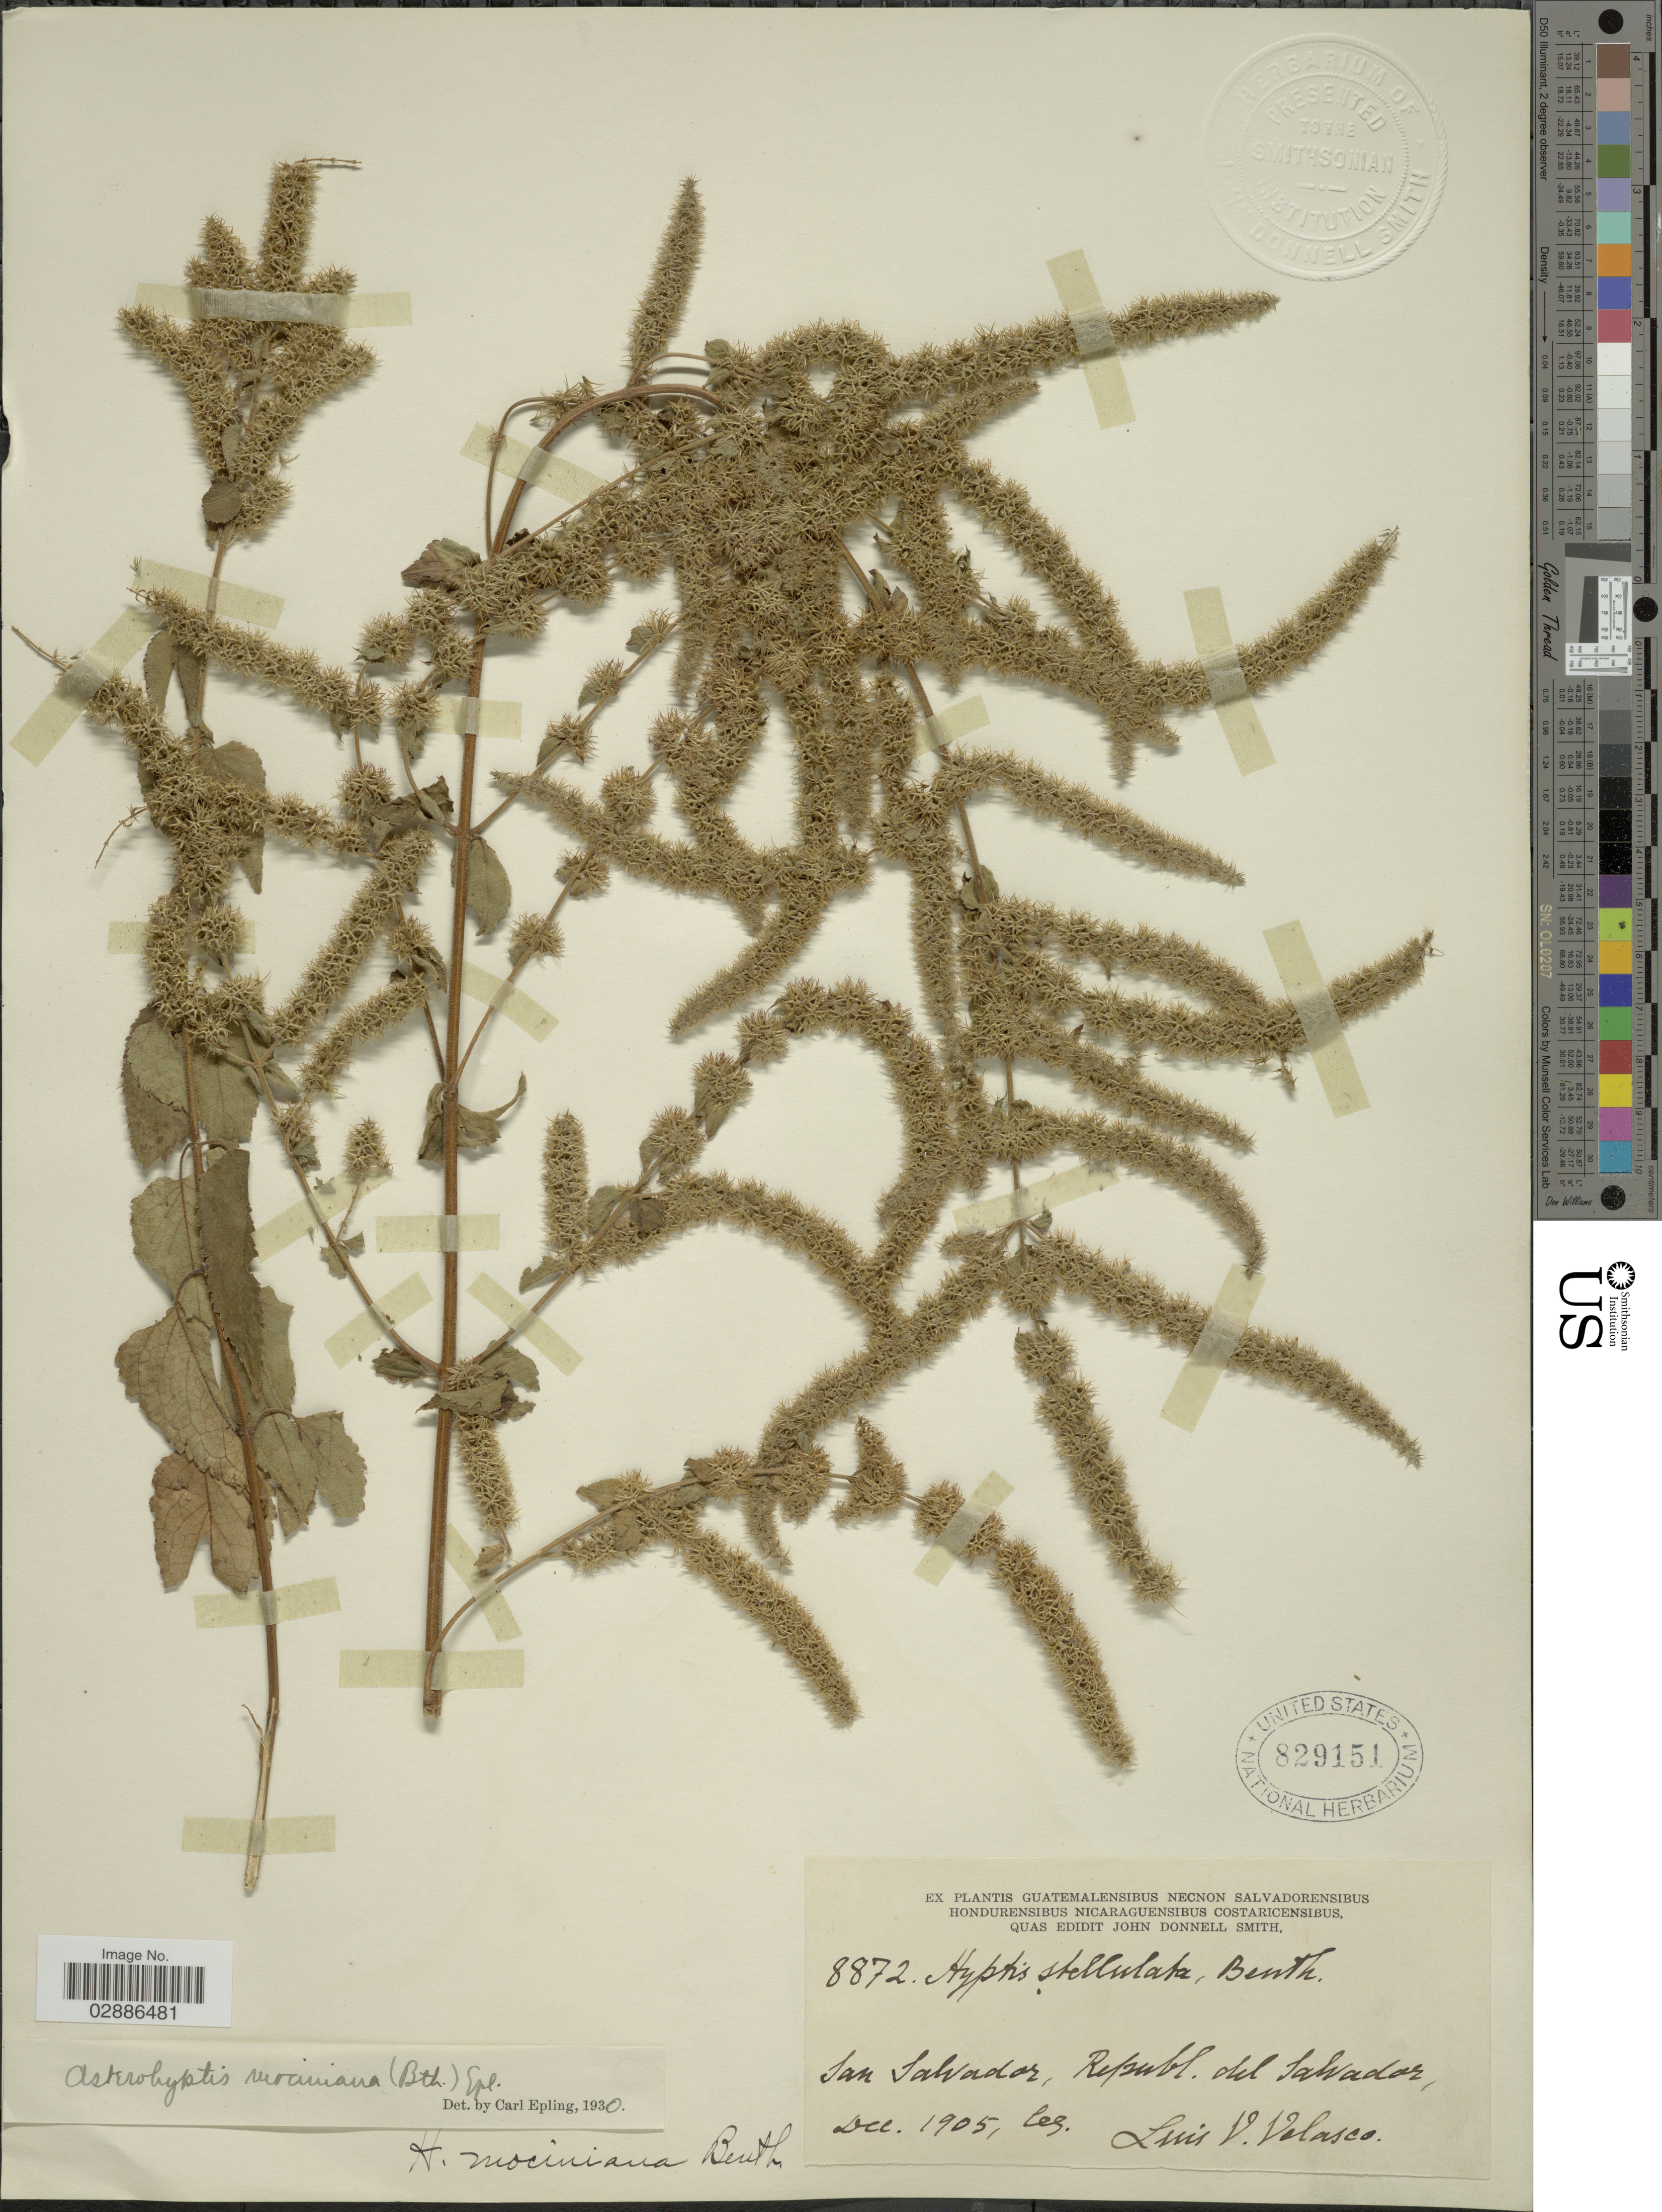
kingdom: Plantae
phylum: Tracheophyta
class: Magnoliopsida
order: Lamiales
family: Lamiaceae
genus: Asterohyptis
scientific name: Asterohyptis mociniana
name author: (Benth.) Epling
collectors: L. Velasco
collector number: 8872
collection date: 1905-12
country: El Salvador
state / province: San Salvador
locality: San Salvador, Republ. del Salvador.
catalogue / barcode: US 829151